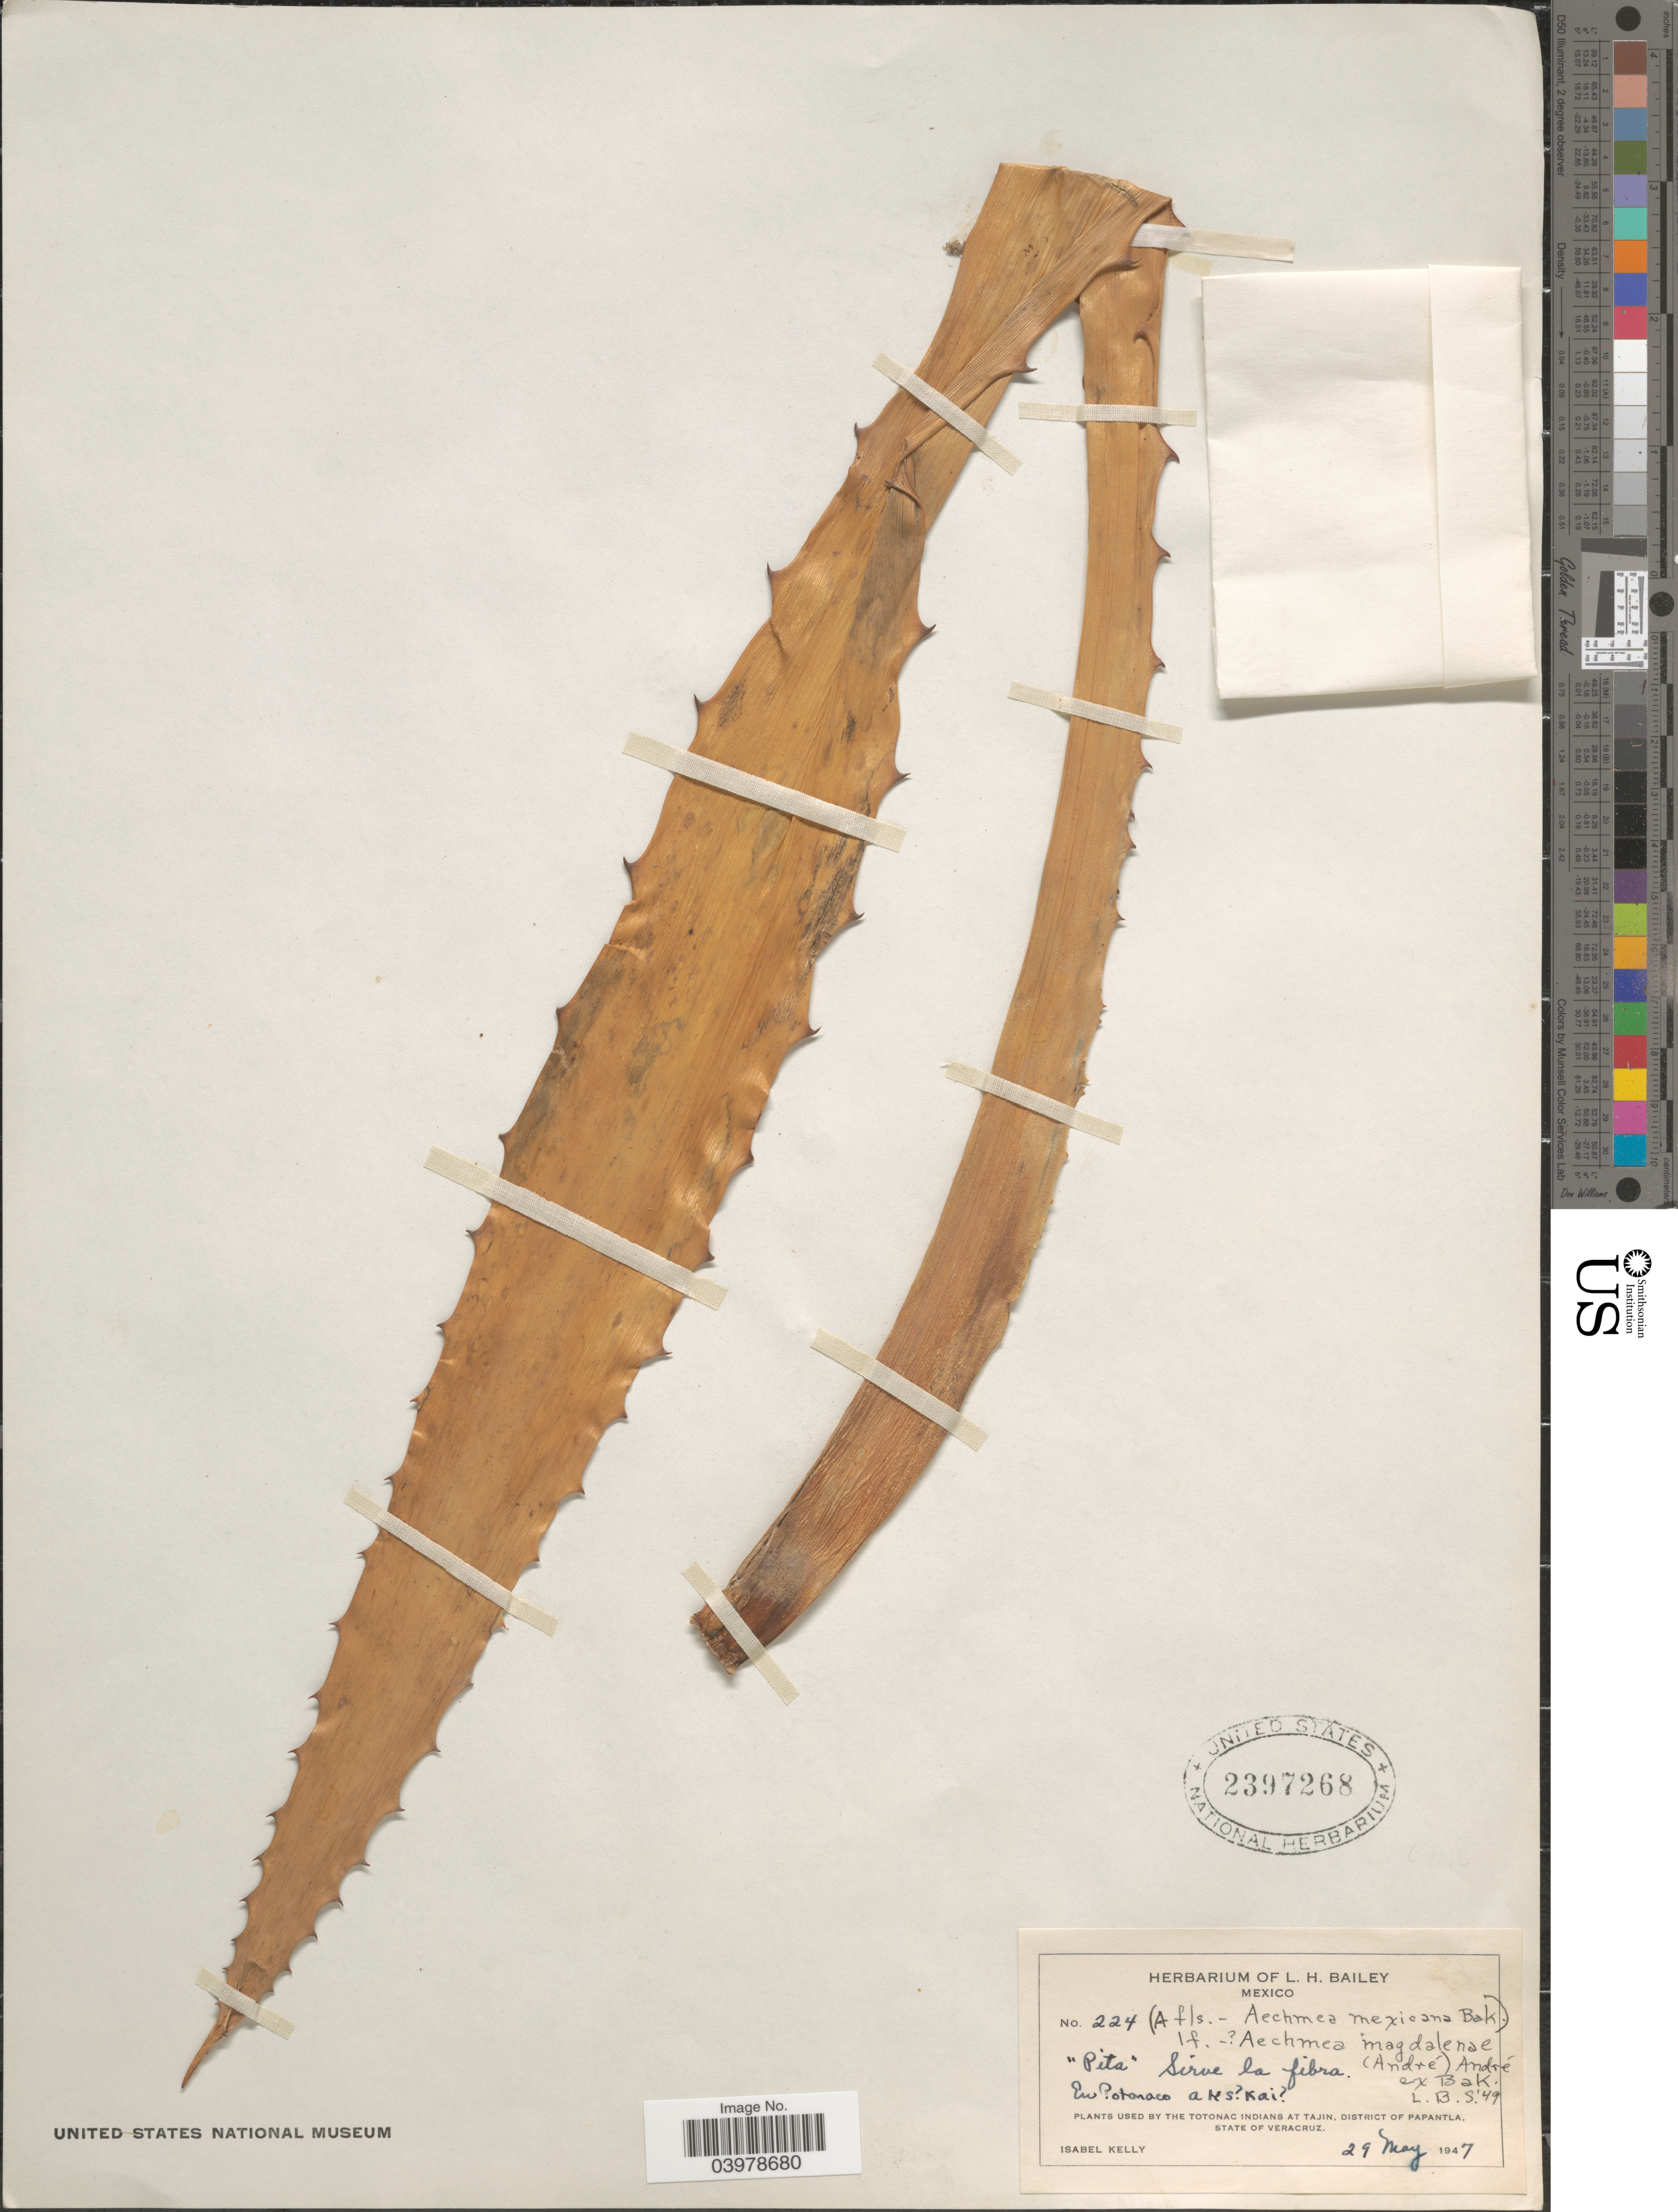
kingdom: Plantae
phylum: Tracheophyta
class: Liliopsida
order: Poales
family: Bromeliaceae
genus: Aechmea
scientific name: Aechmea magdalenae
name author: (André) André ex Baker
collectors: I. Kelly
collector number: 224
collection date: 1947-05-29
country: Mexico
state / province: Veracruz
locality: Used by the Totonac Indians at Tajin, District of Papantla, State of Veracruz.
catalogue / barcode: US 2397268